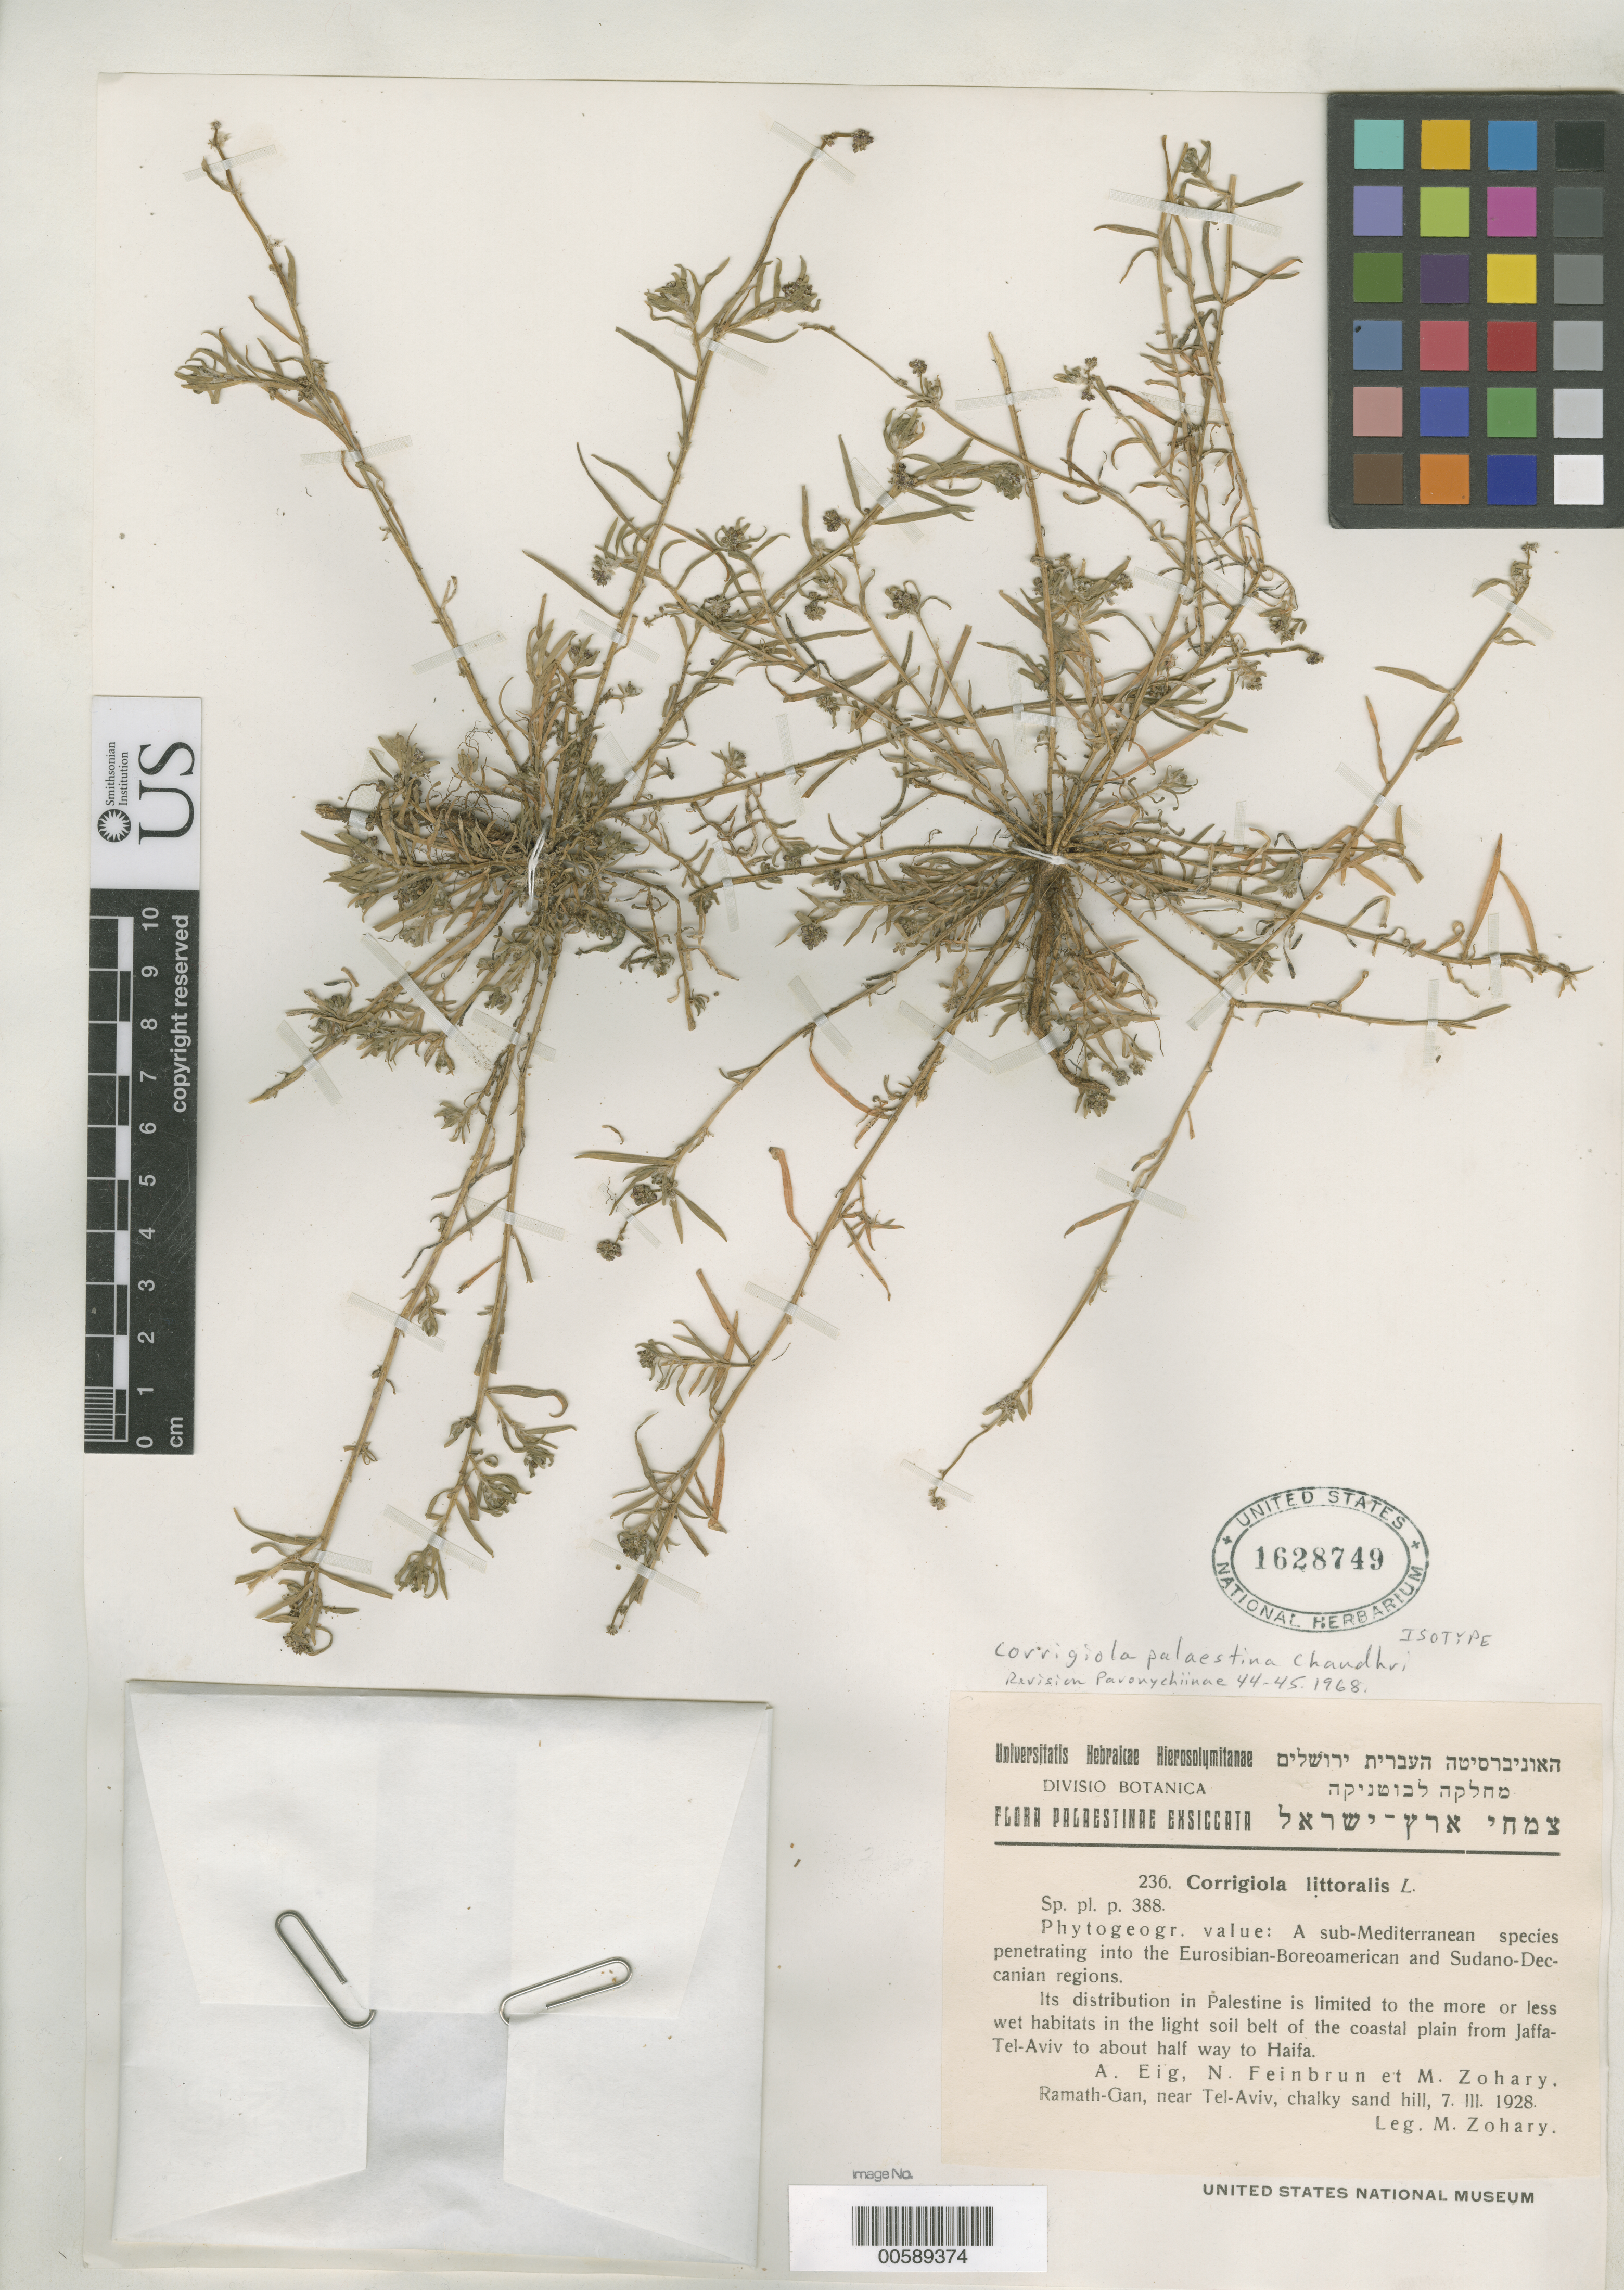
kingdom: Plantae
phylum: Tracheophyta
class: Magnoliopsida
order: Caryophyllales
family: Caryophyllaceae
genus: Corrigiola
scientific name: Corrigiola palaestina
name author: Chaudhri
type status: Isotype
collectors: A. Eig, N. Feinbrun & M. Zohary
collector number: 236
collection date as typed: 07 Mar 1928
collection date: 1928-03-07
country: Israel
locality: Ramath-gan, near Tel-Aviv.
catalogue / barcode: US 1628749